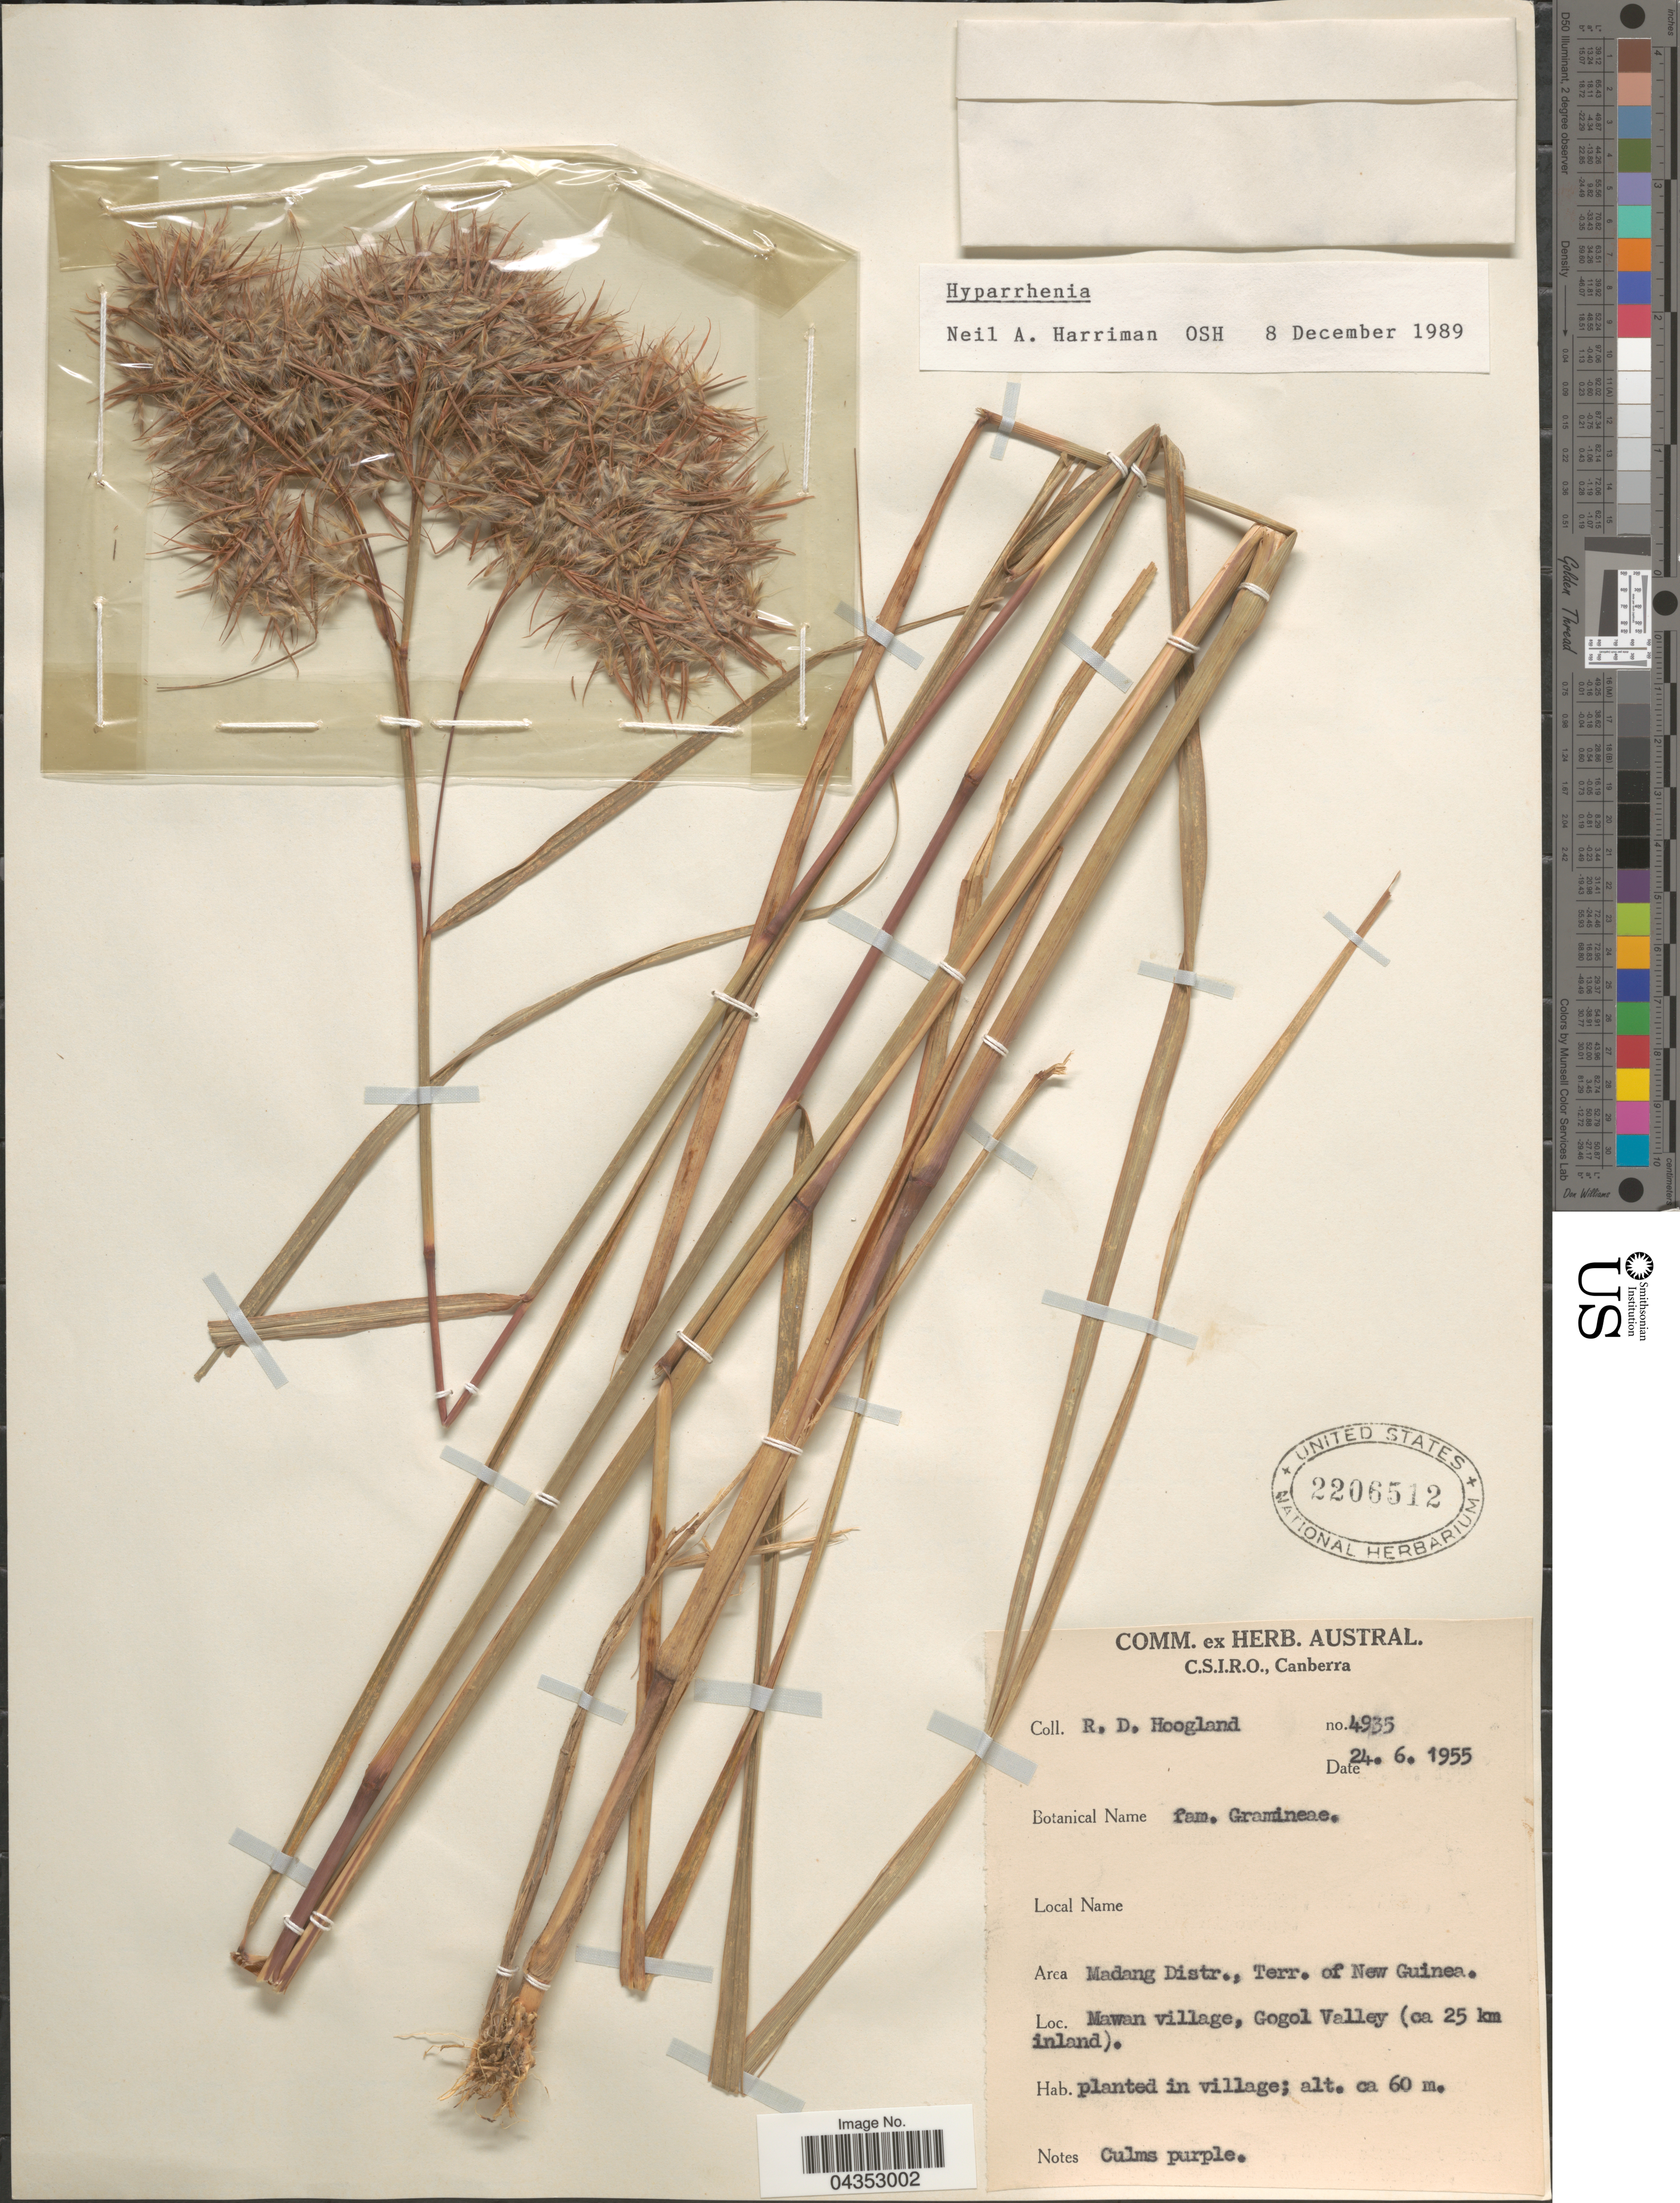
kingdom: Plantae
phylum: Tracheophyta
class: Liliopsida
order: Poales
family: Poaceae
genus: Hyparrhenia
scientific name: Hyparrhenia sp.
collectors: R. D. Hoogland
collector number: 4935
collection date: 1955-06-24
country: Papua New Guinea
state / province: Madang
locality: Area Madang Distr., Terr. of New Guinea. Mawan village, Gogol Valley (ca 25 km inland).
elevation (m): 60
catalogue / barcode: US 2206512